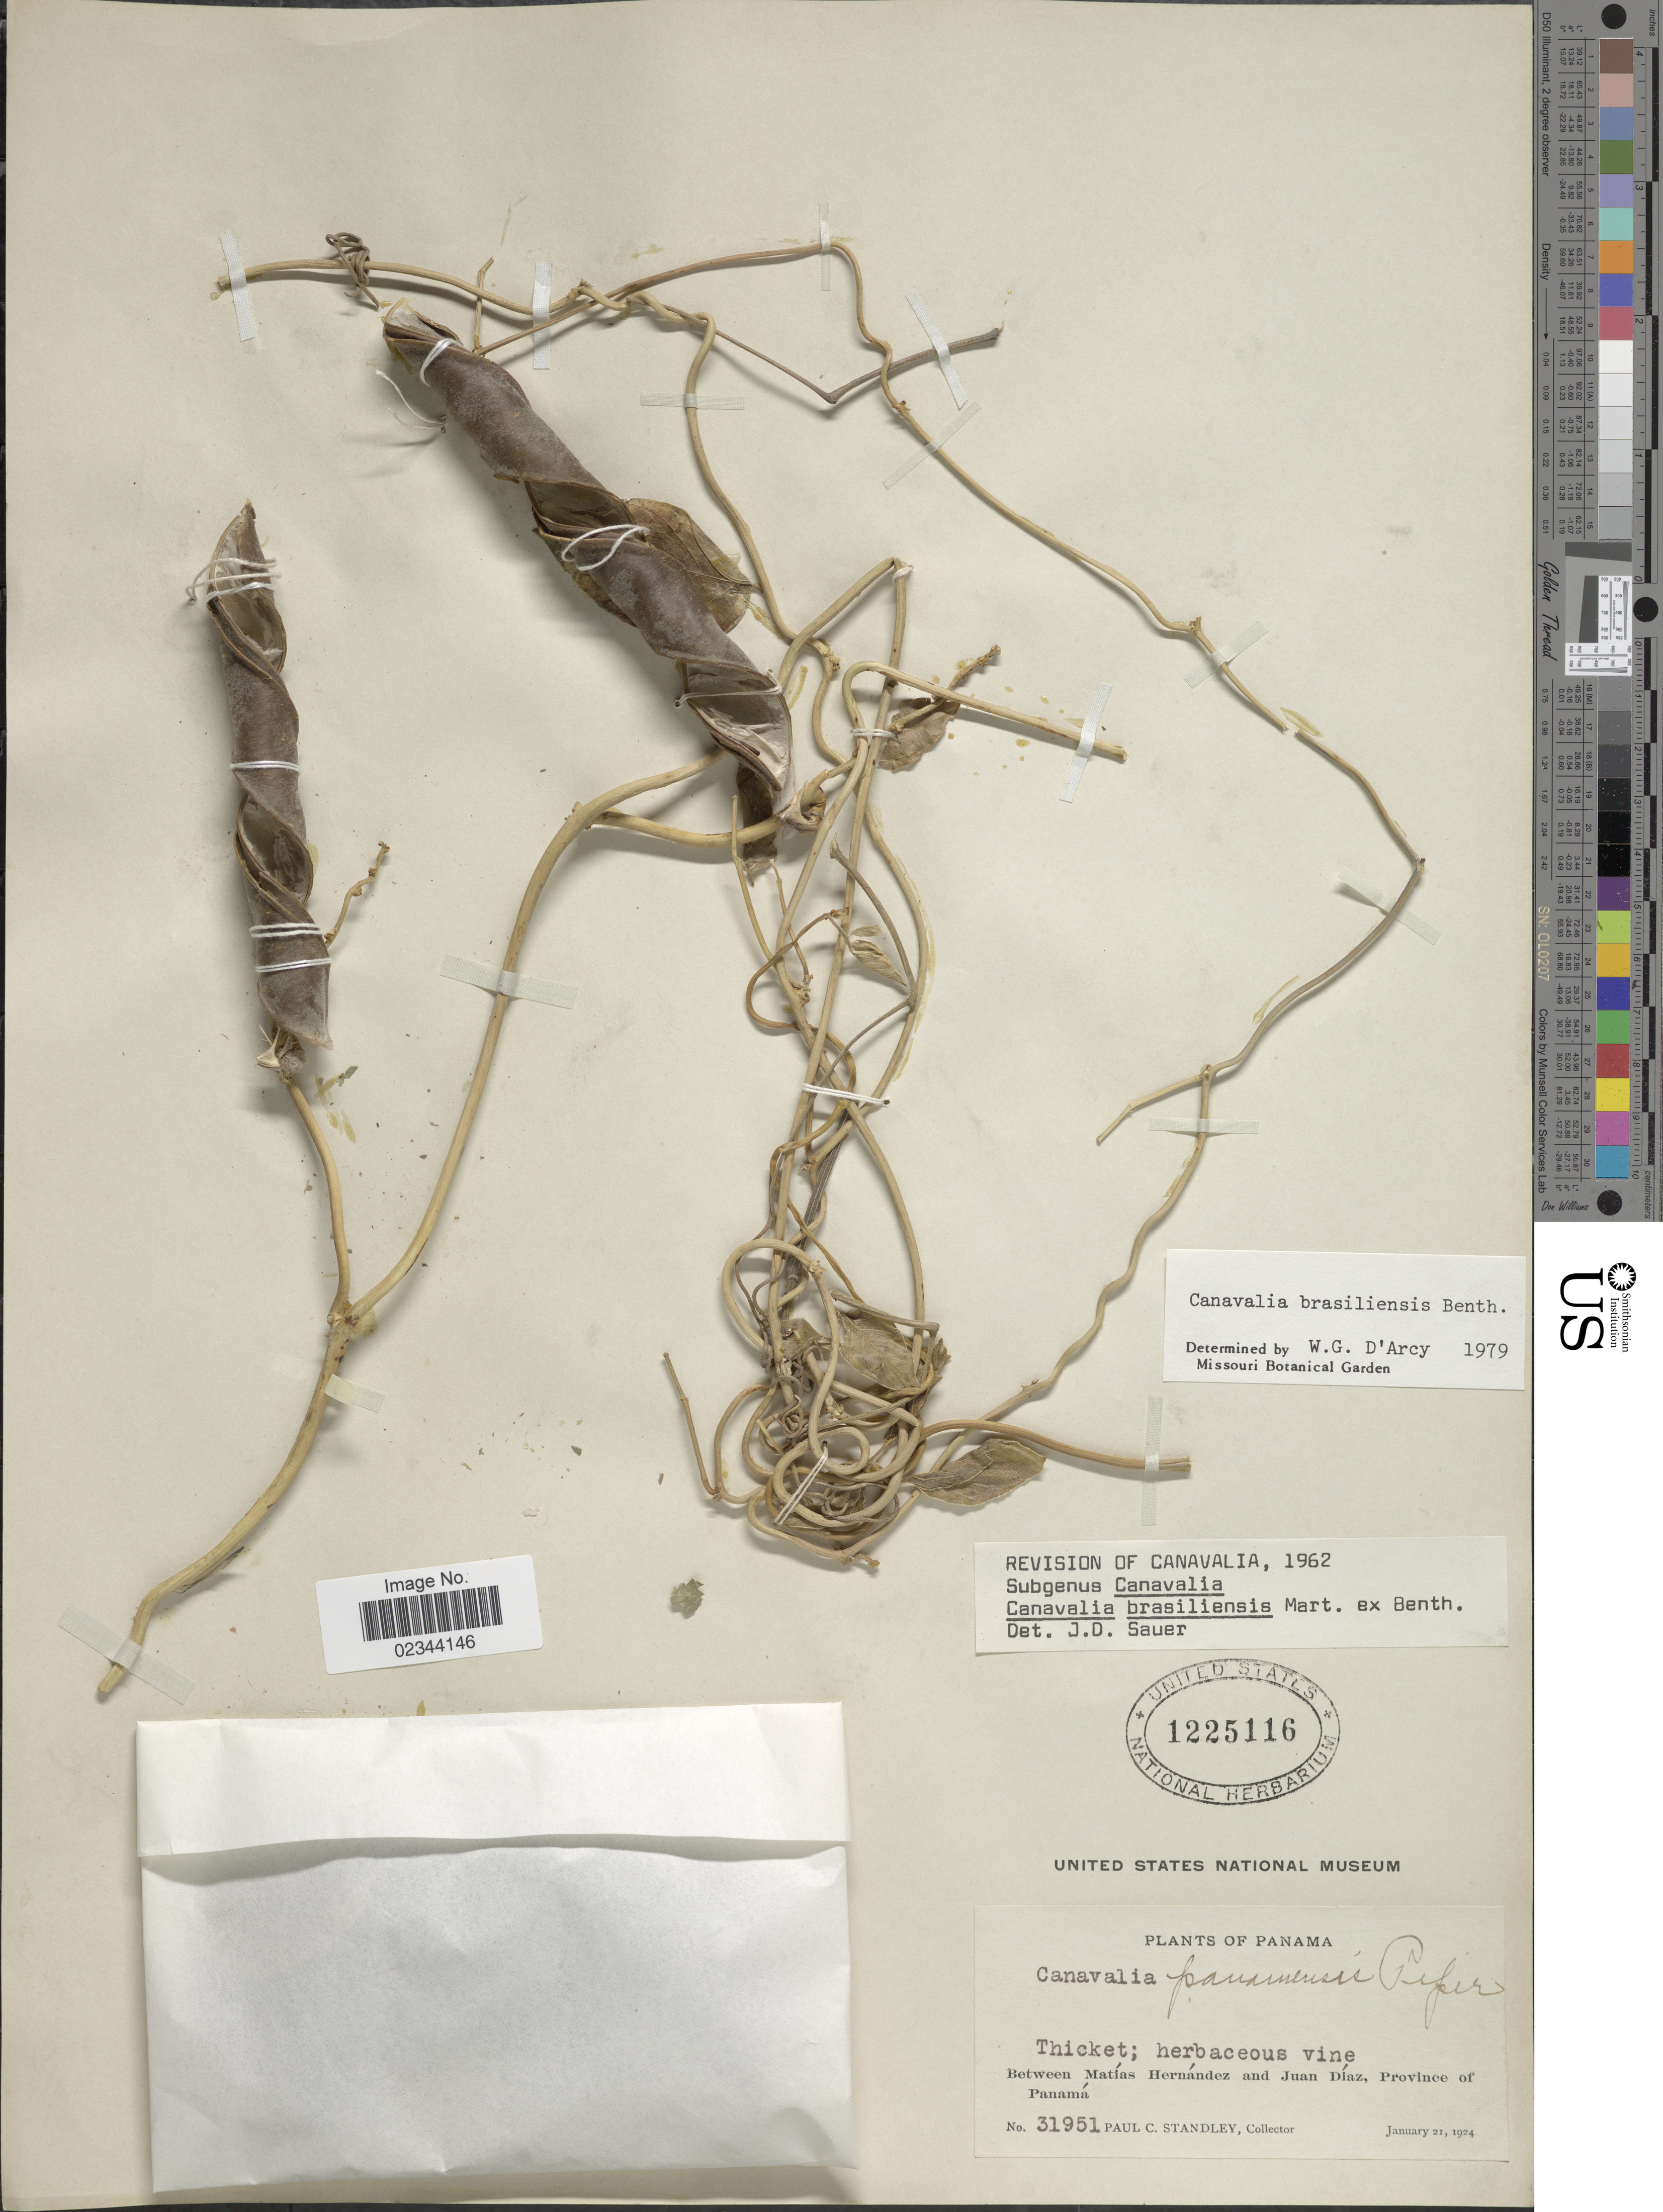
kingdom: Plantae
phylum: Tracheophyta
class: Magnoliopsida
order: Fabales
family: Fabaceae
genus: Canavalia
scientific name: Canavalia brasiliensis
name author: Mart. ex Benth.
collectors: P. C. Standley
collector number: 31951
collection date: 1924-01-21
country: Panama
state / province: Panamá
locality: Between Matias Hernandez and Juan Diaz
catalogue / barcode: US 1225116